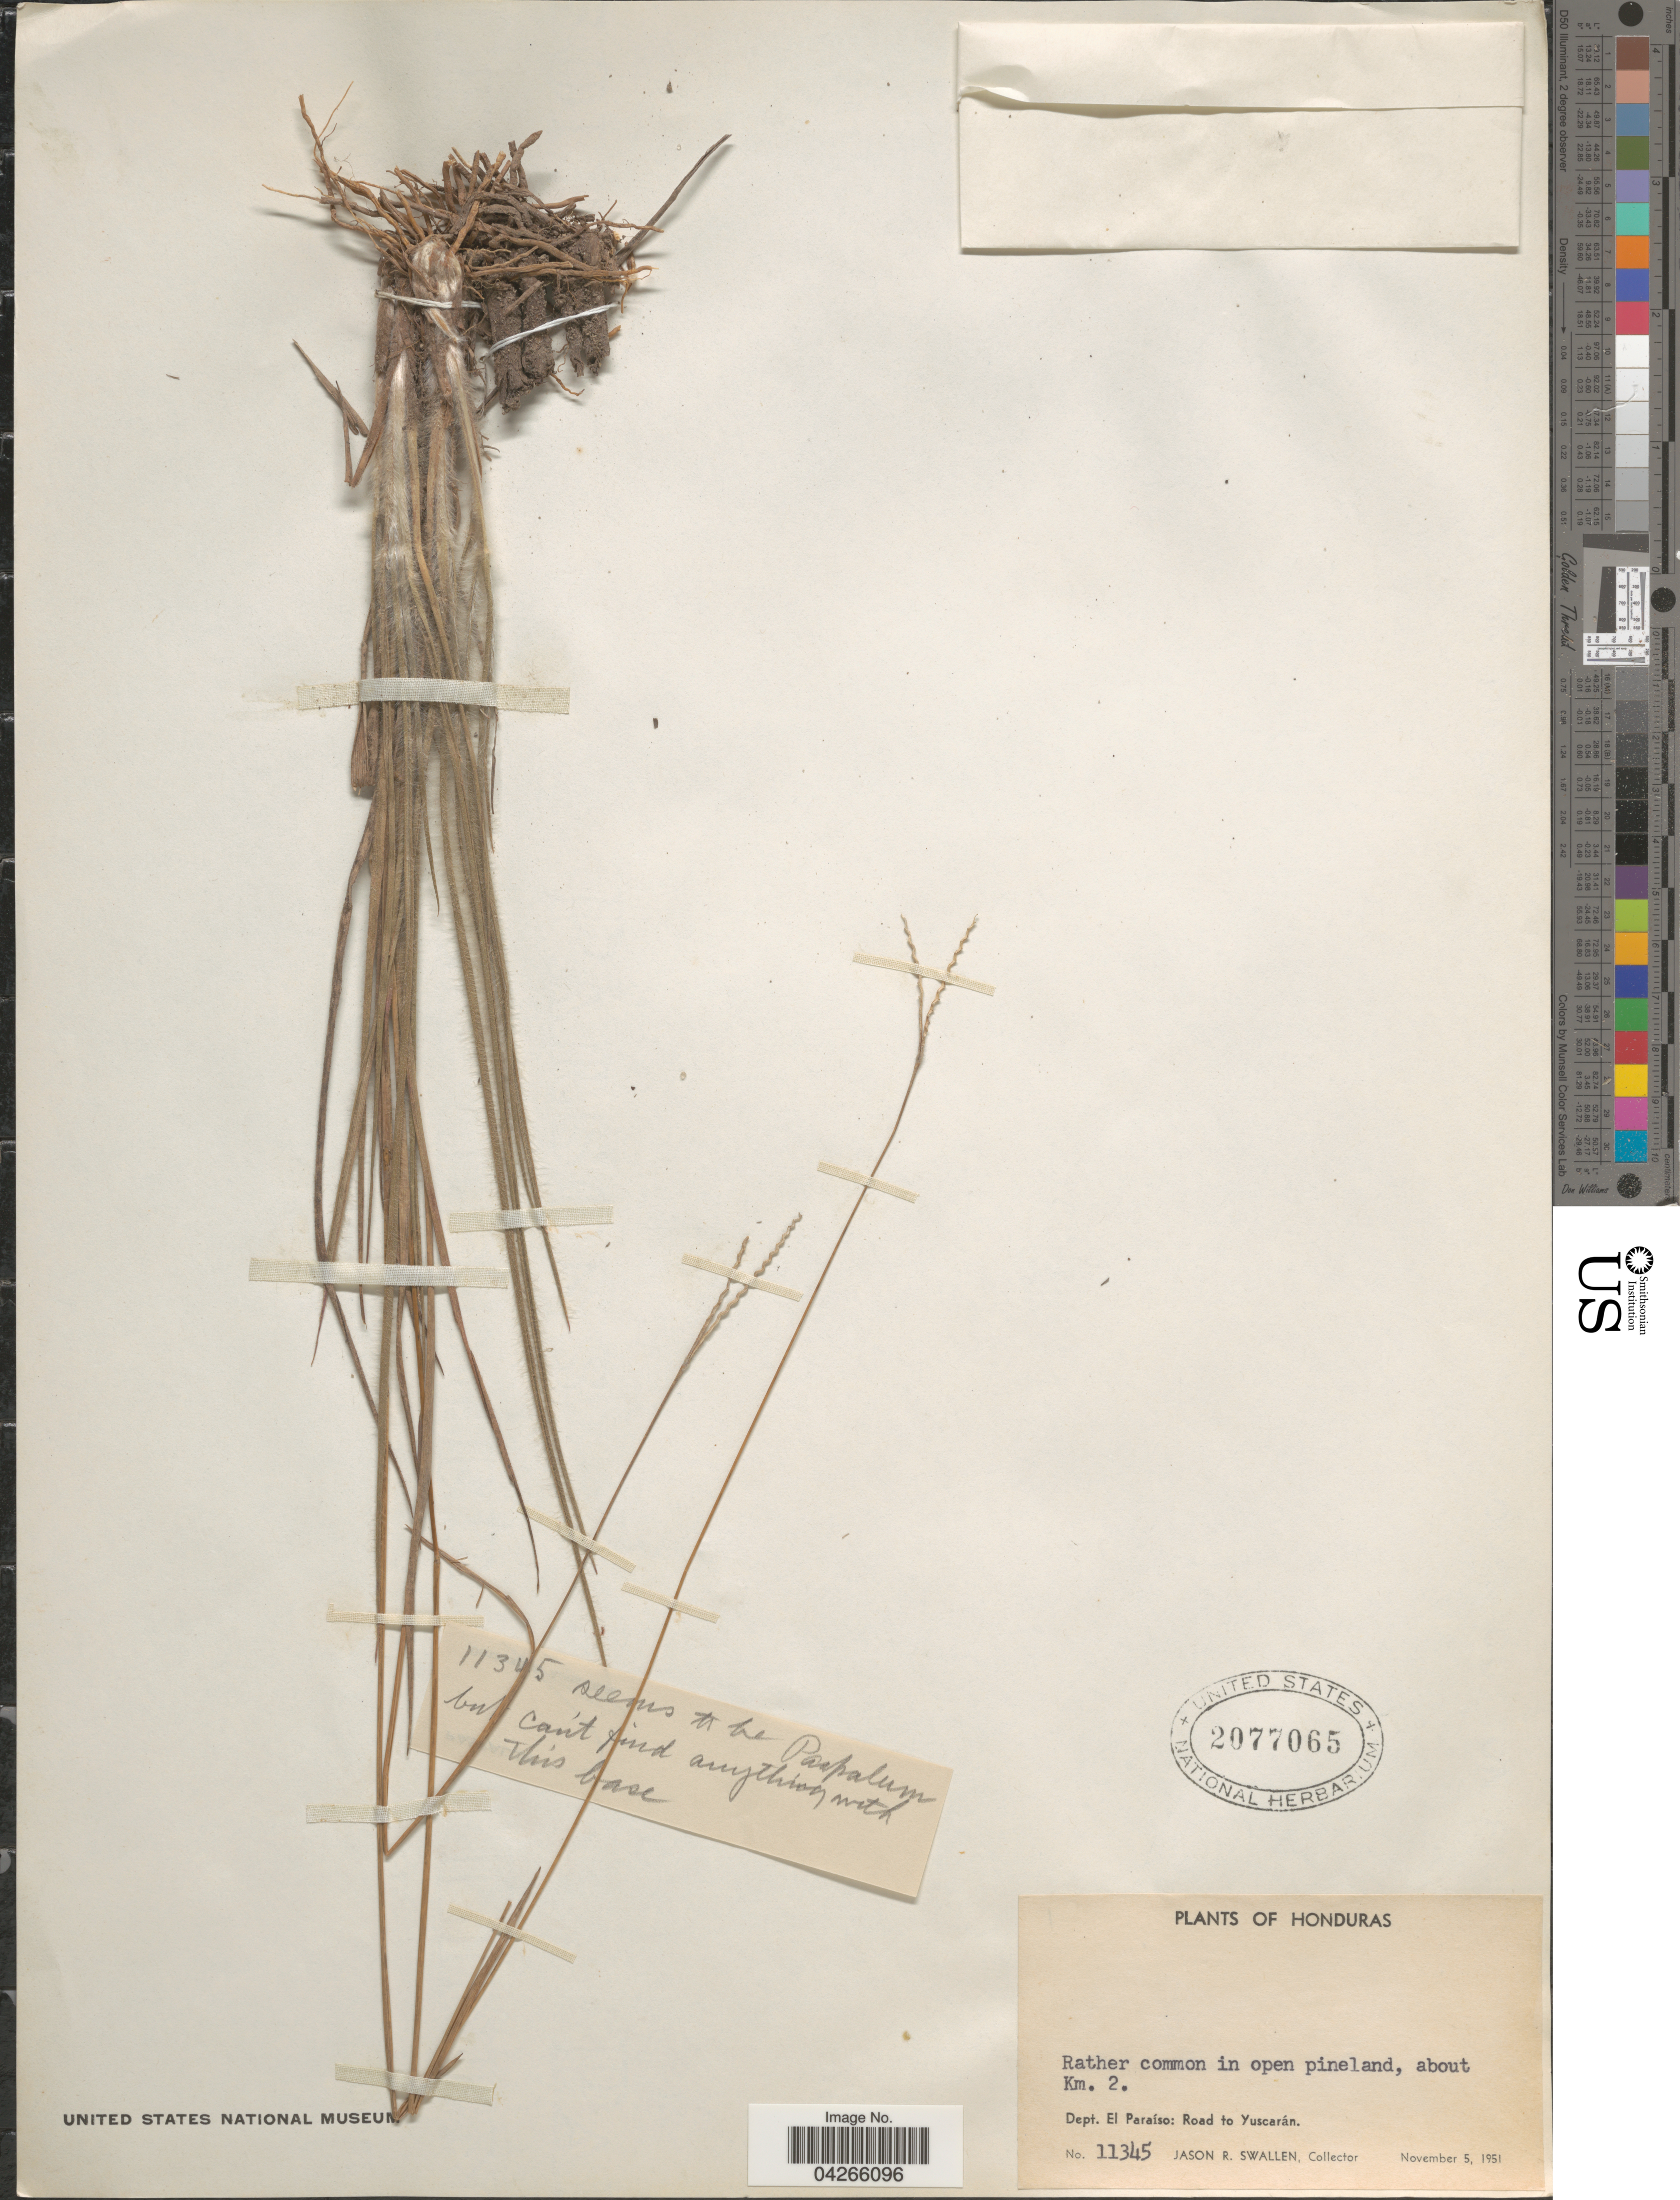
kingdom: Plantae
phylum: Tracheophyta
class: Liliopsida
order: Poales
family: Poaceae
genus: Paspalum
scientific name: Paspalum sp.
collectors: J. R. Swallen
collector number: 11345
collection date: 1951-11-05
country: Honduras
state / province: El Paraiso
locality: In open pineland, about Km. 2. Dept. El Paraíso: Road to Yuscarán.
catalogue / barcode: US 2077065